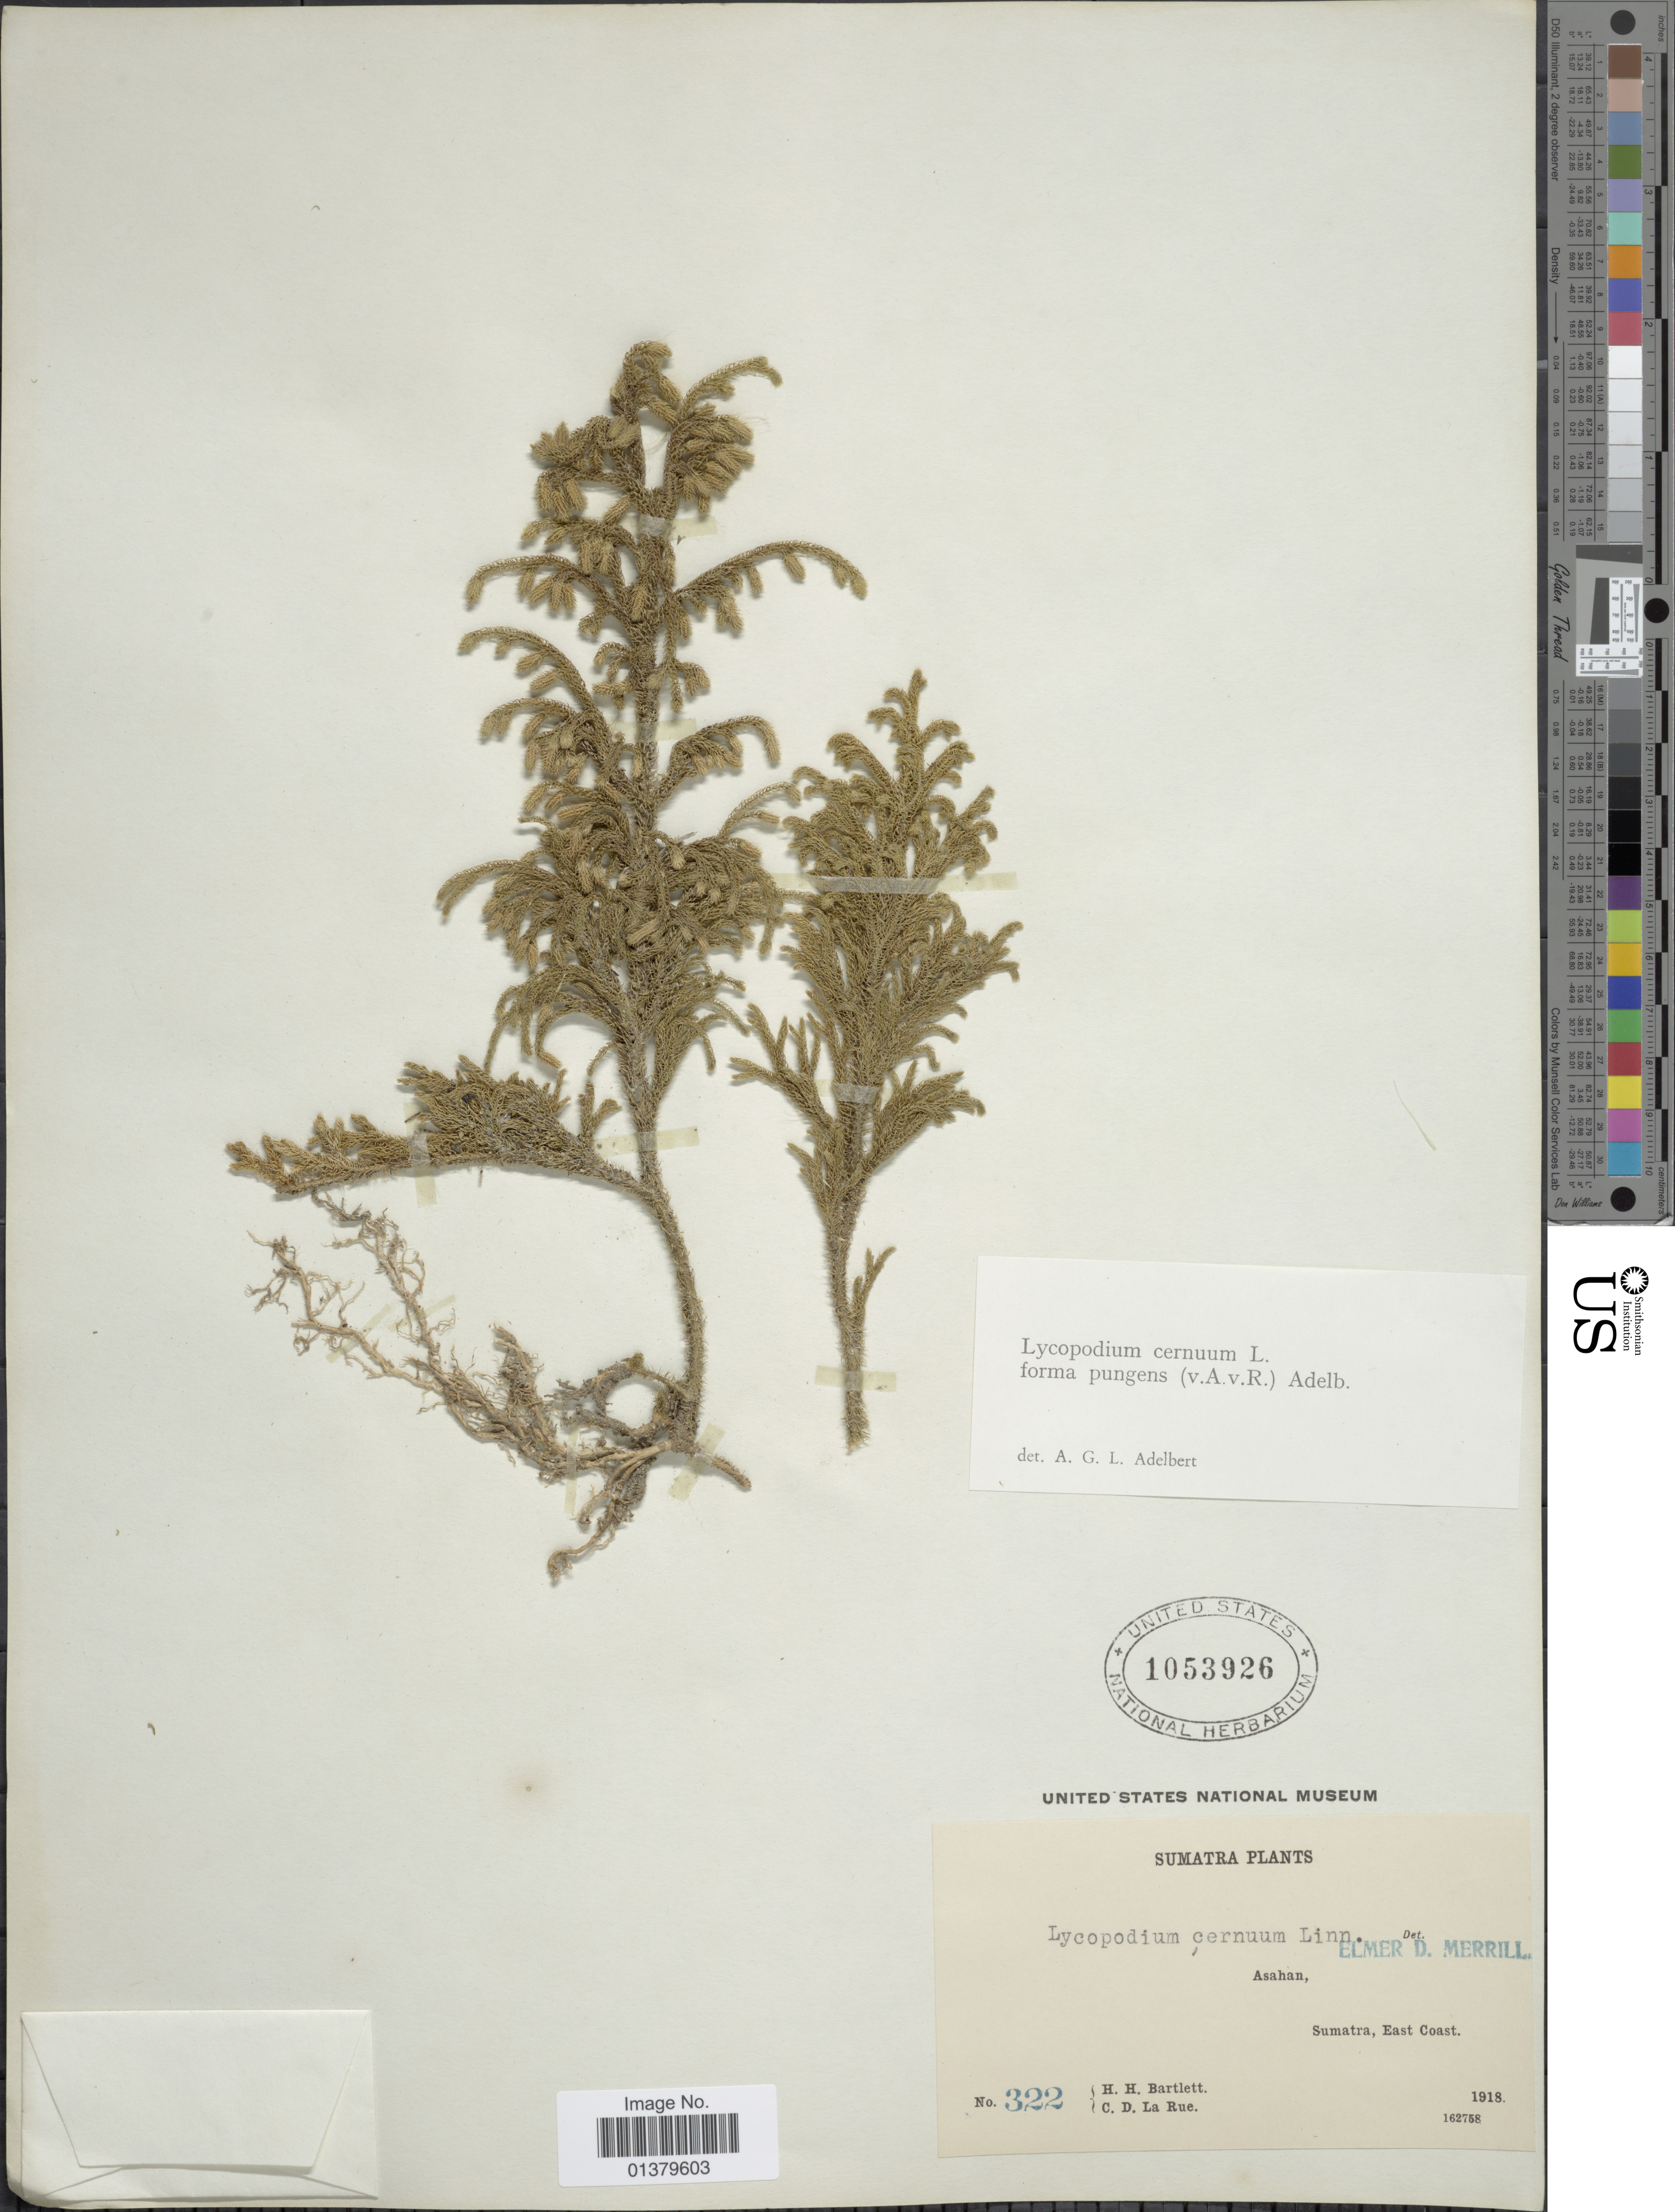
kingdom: Plantae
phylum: Tracheophyta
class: Lycopodiopsida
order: Lycopodiales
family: Lycopodiaceae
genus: Palhinhaea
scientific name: Palhinhaea cernua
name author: (L.) Vasc. & Franco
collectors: H. H. Bartlett & C. La Rue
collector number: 322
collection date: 1918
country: Indonesia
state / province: Sumatra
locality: Asahan, East Coast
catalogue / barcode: US 1053926